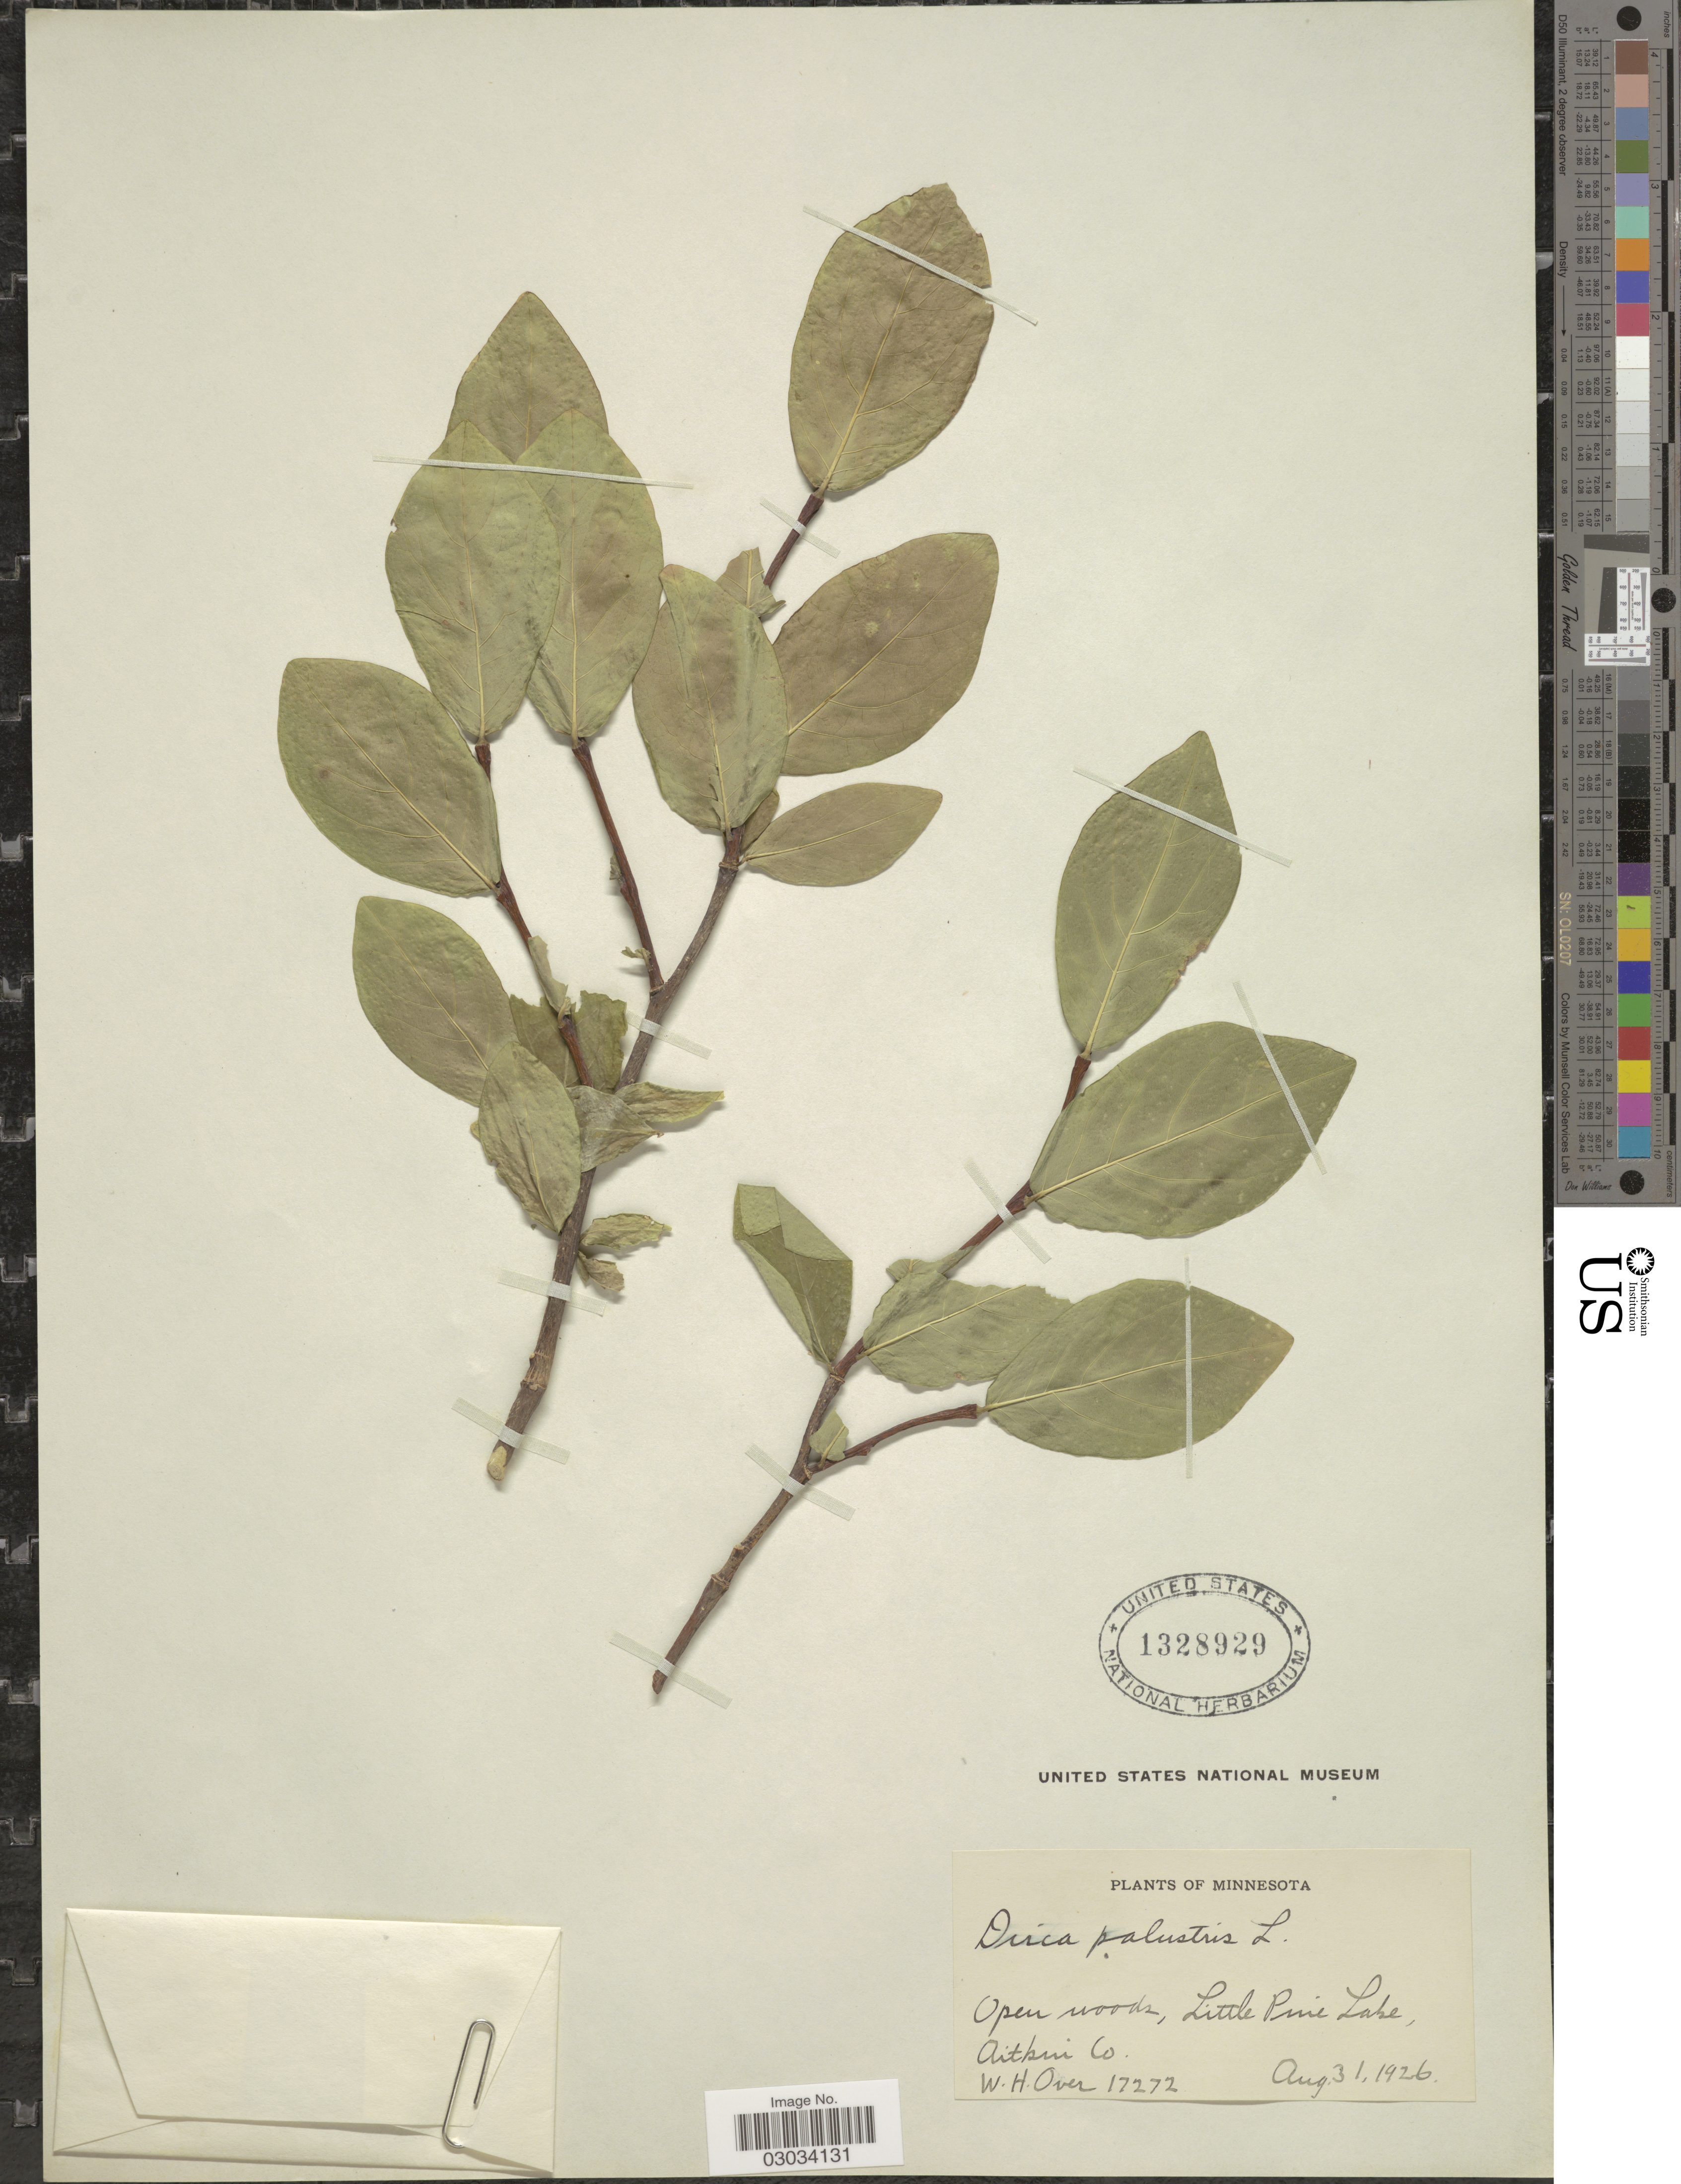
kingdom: Plantae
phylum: Tracheophyta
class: Magnoliopsida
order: Malvales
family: Thymelaeaceae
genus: Dirca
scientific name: Dirca palustris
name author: L.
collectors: W. Over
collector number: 17272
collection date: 1926-08-31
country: United States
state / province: Minnesota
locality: Little Pine Lake, Aitkin Co.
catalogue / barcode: US 1328929